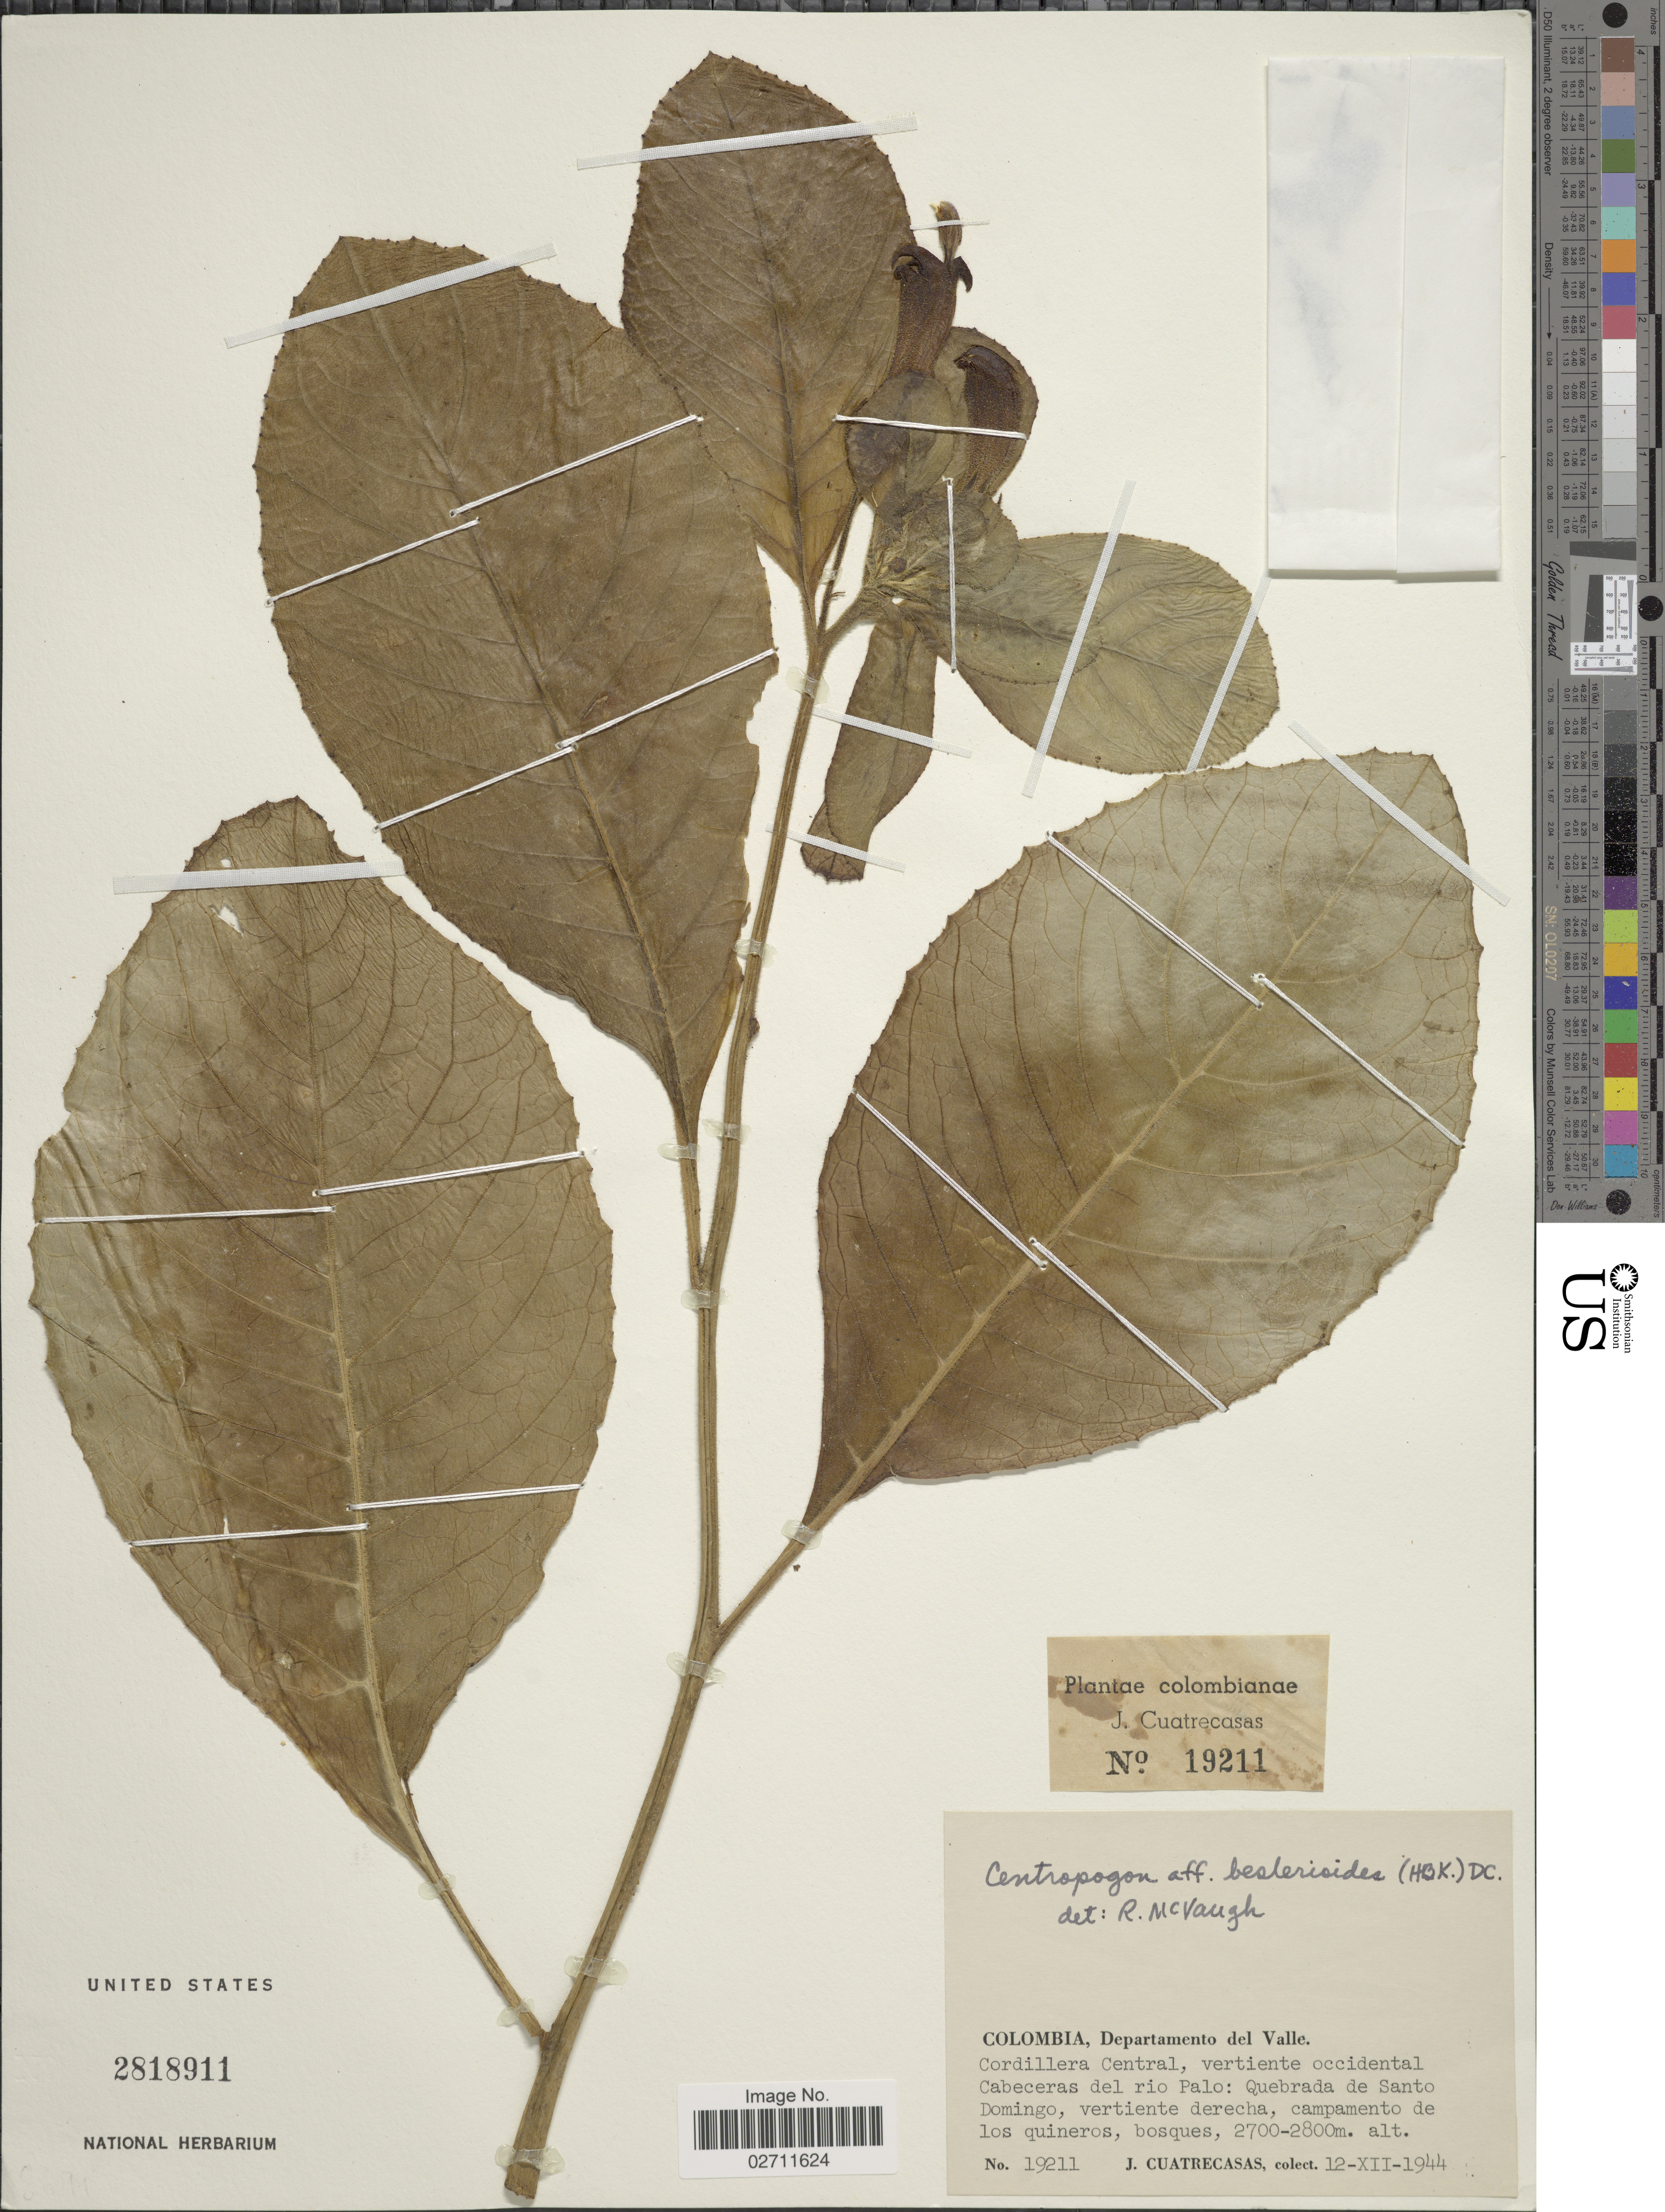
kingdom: Plantae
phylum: Tracheophyta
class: Magnoliopsida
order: Asterales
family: Campanulaceae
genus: Centropogon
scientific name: Centropogon beslerioides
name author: DC.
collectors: J. Cuatrecasas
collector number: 19211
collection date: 1944-12-12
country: Colombia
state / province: Valle del Cauca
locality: Departamento del Valle. Cordillera Central, vertiente occidental Cabeceras del rio Palo; Quebrada de Santo Domingo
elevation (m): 2700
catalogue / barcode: US 2818911